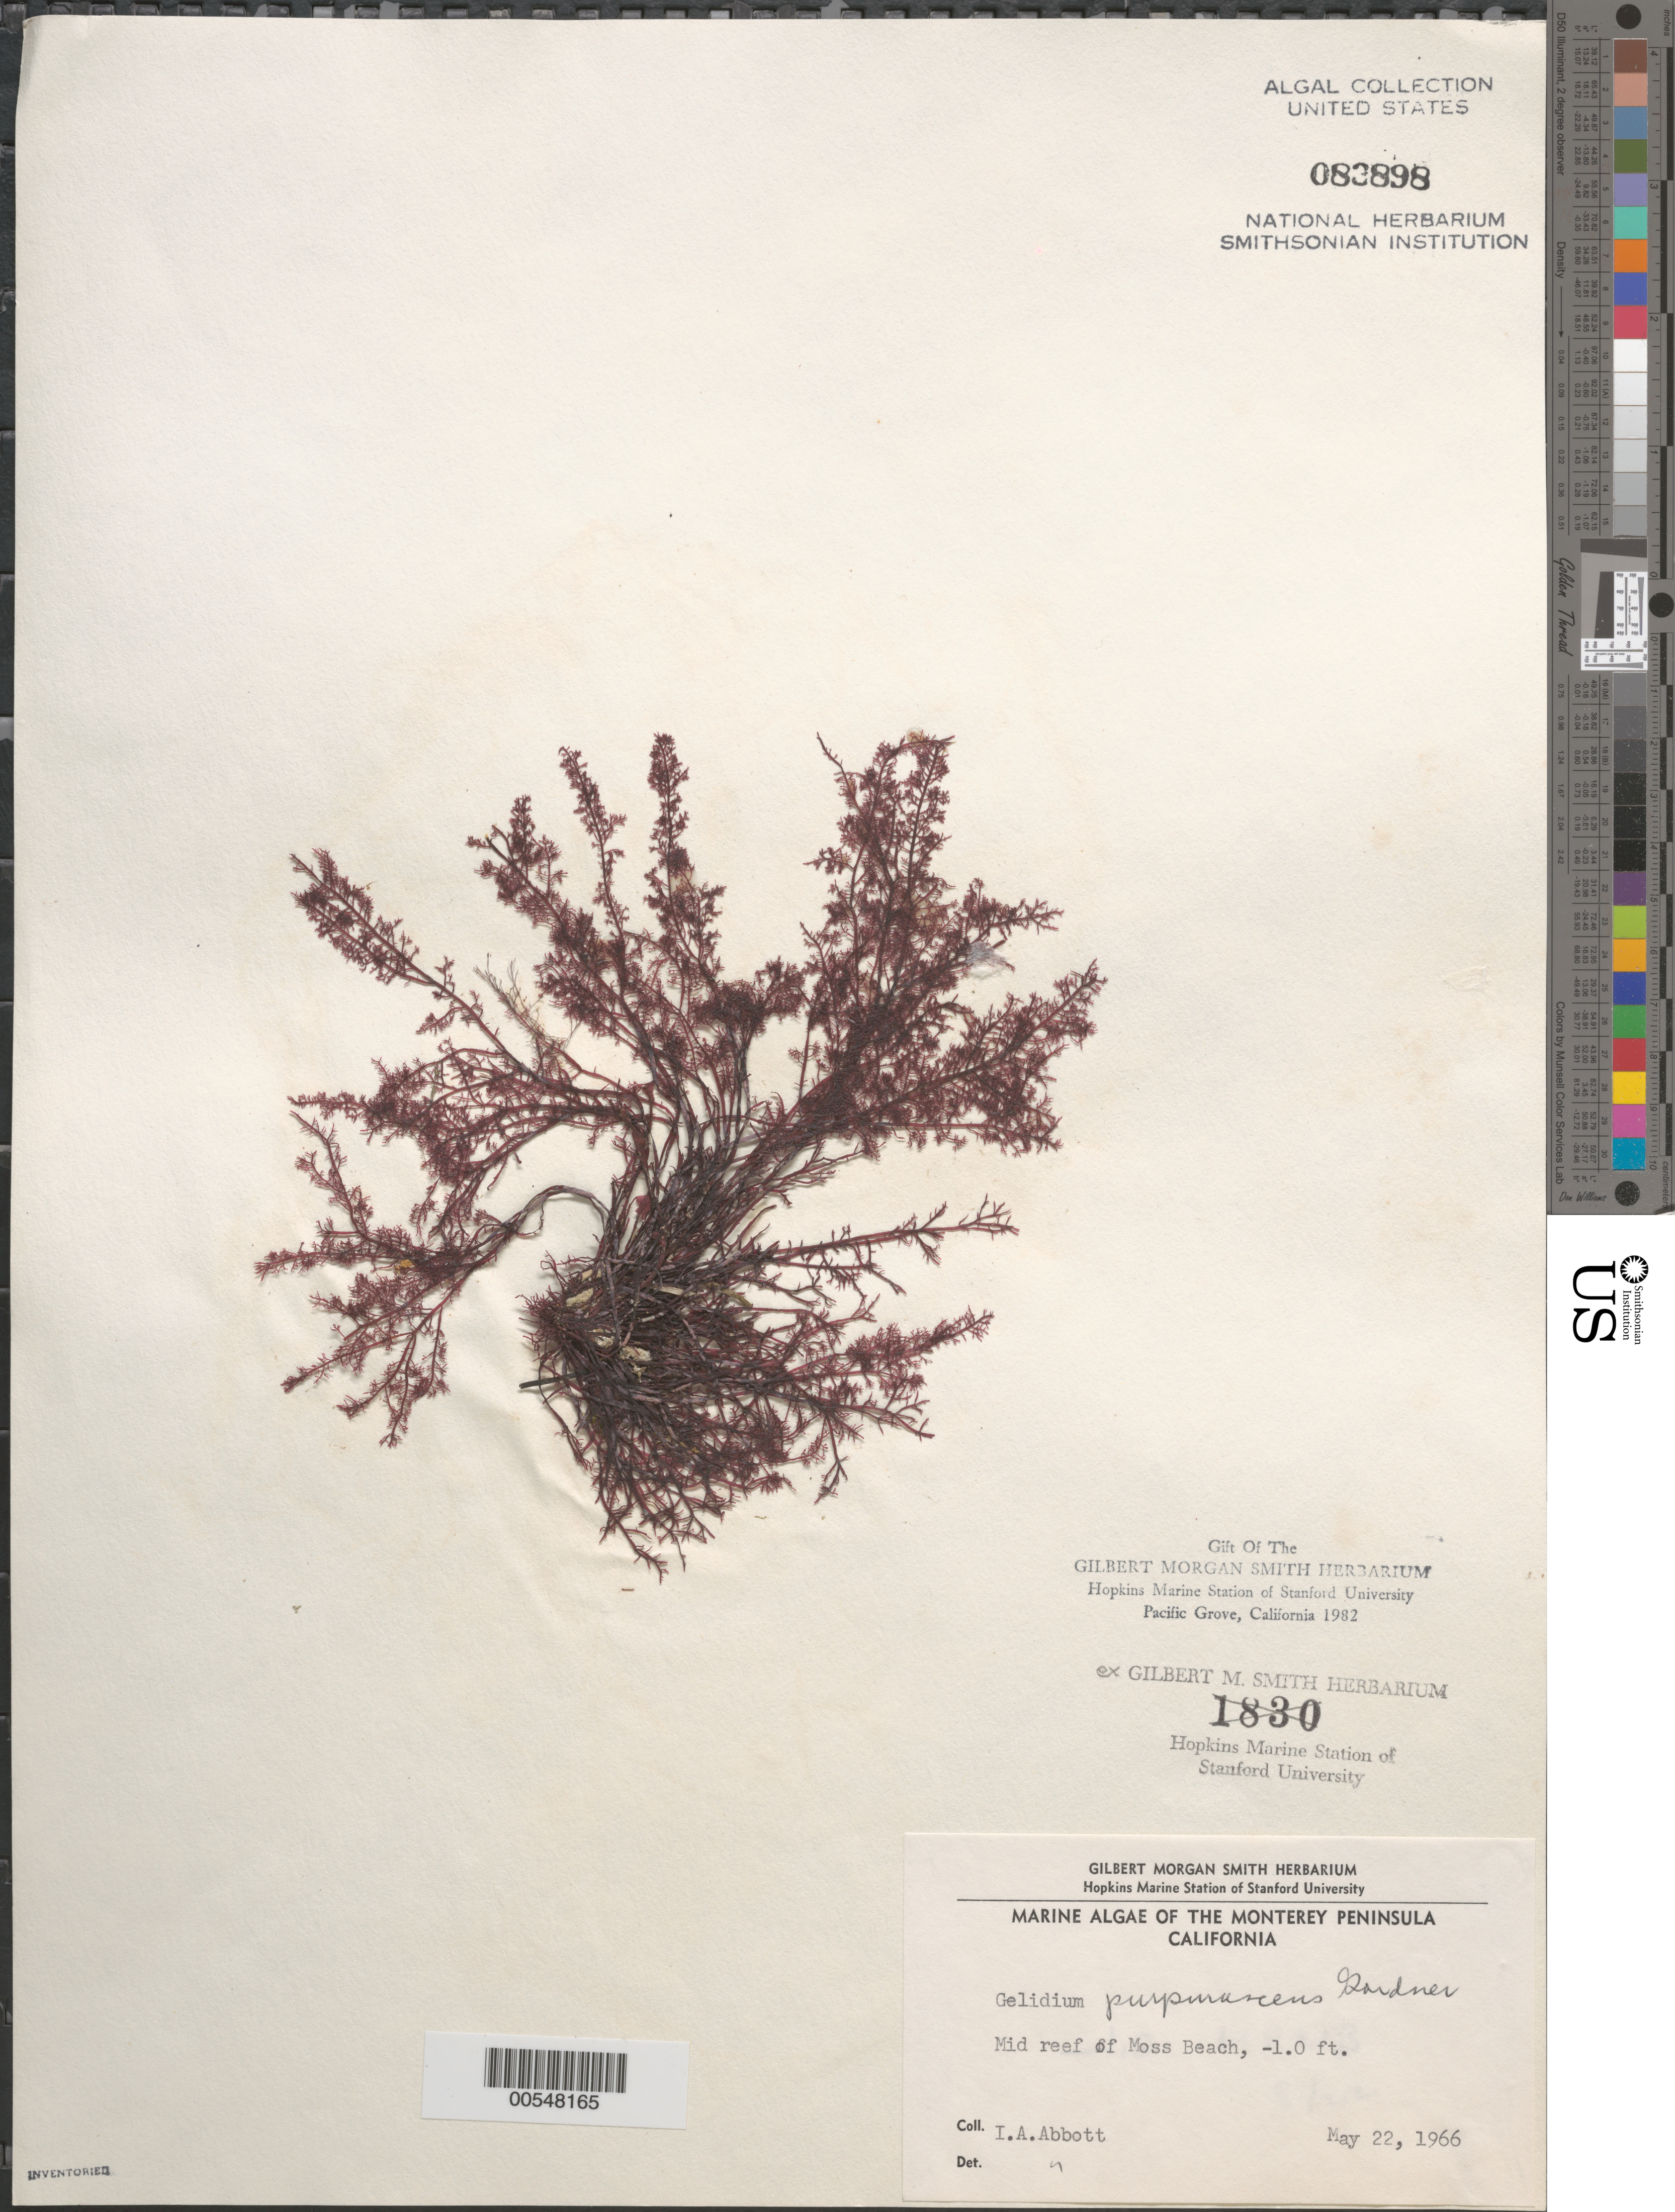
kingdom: Plantae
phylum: Rhodophyta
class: Florideophyceae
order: Gelidiales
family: Gelidiaceae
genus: Gelidium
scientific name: Gelidium purpurascens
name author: N.L. Gardner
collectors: I. A. Abbott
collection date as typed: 22 May 1966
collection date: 1966-05-22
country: United States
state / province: California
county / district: Monterey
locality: Middle Reef of Moss Beach, Monterey Peninsula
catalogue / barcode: US 83898